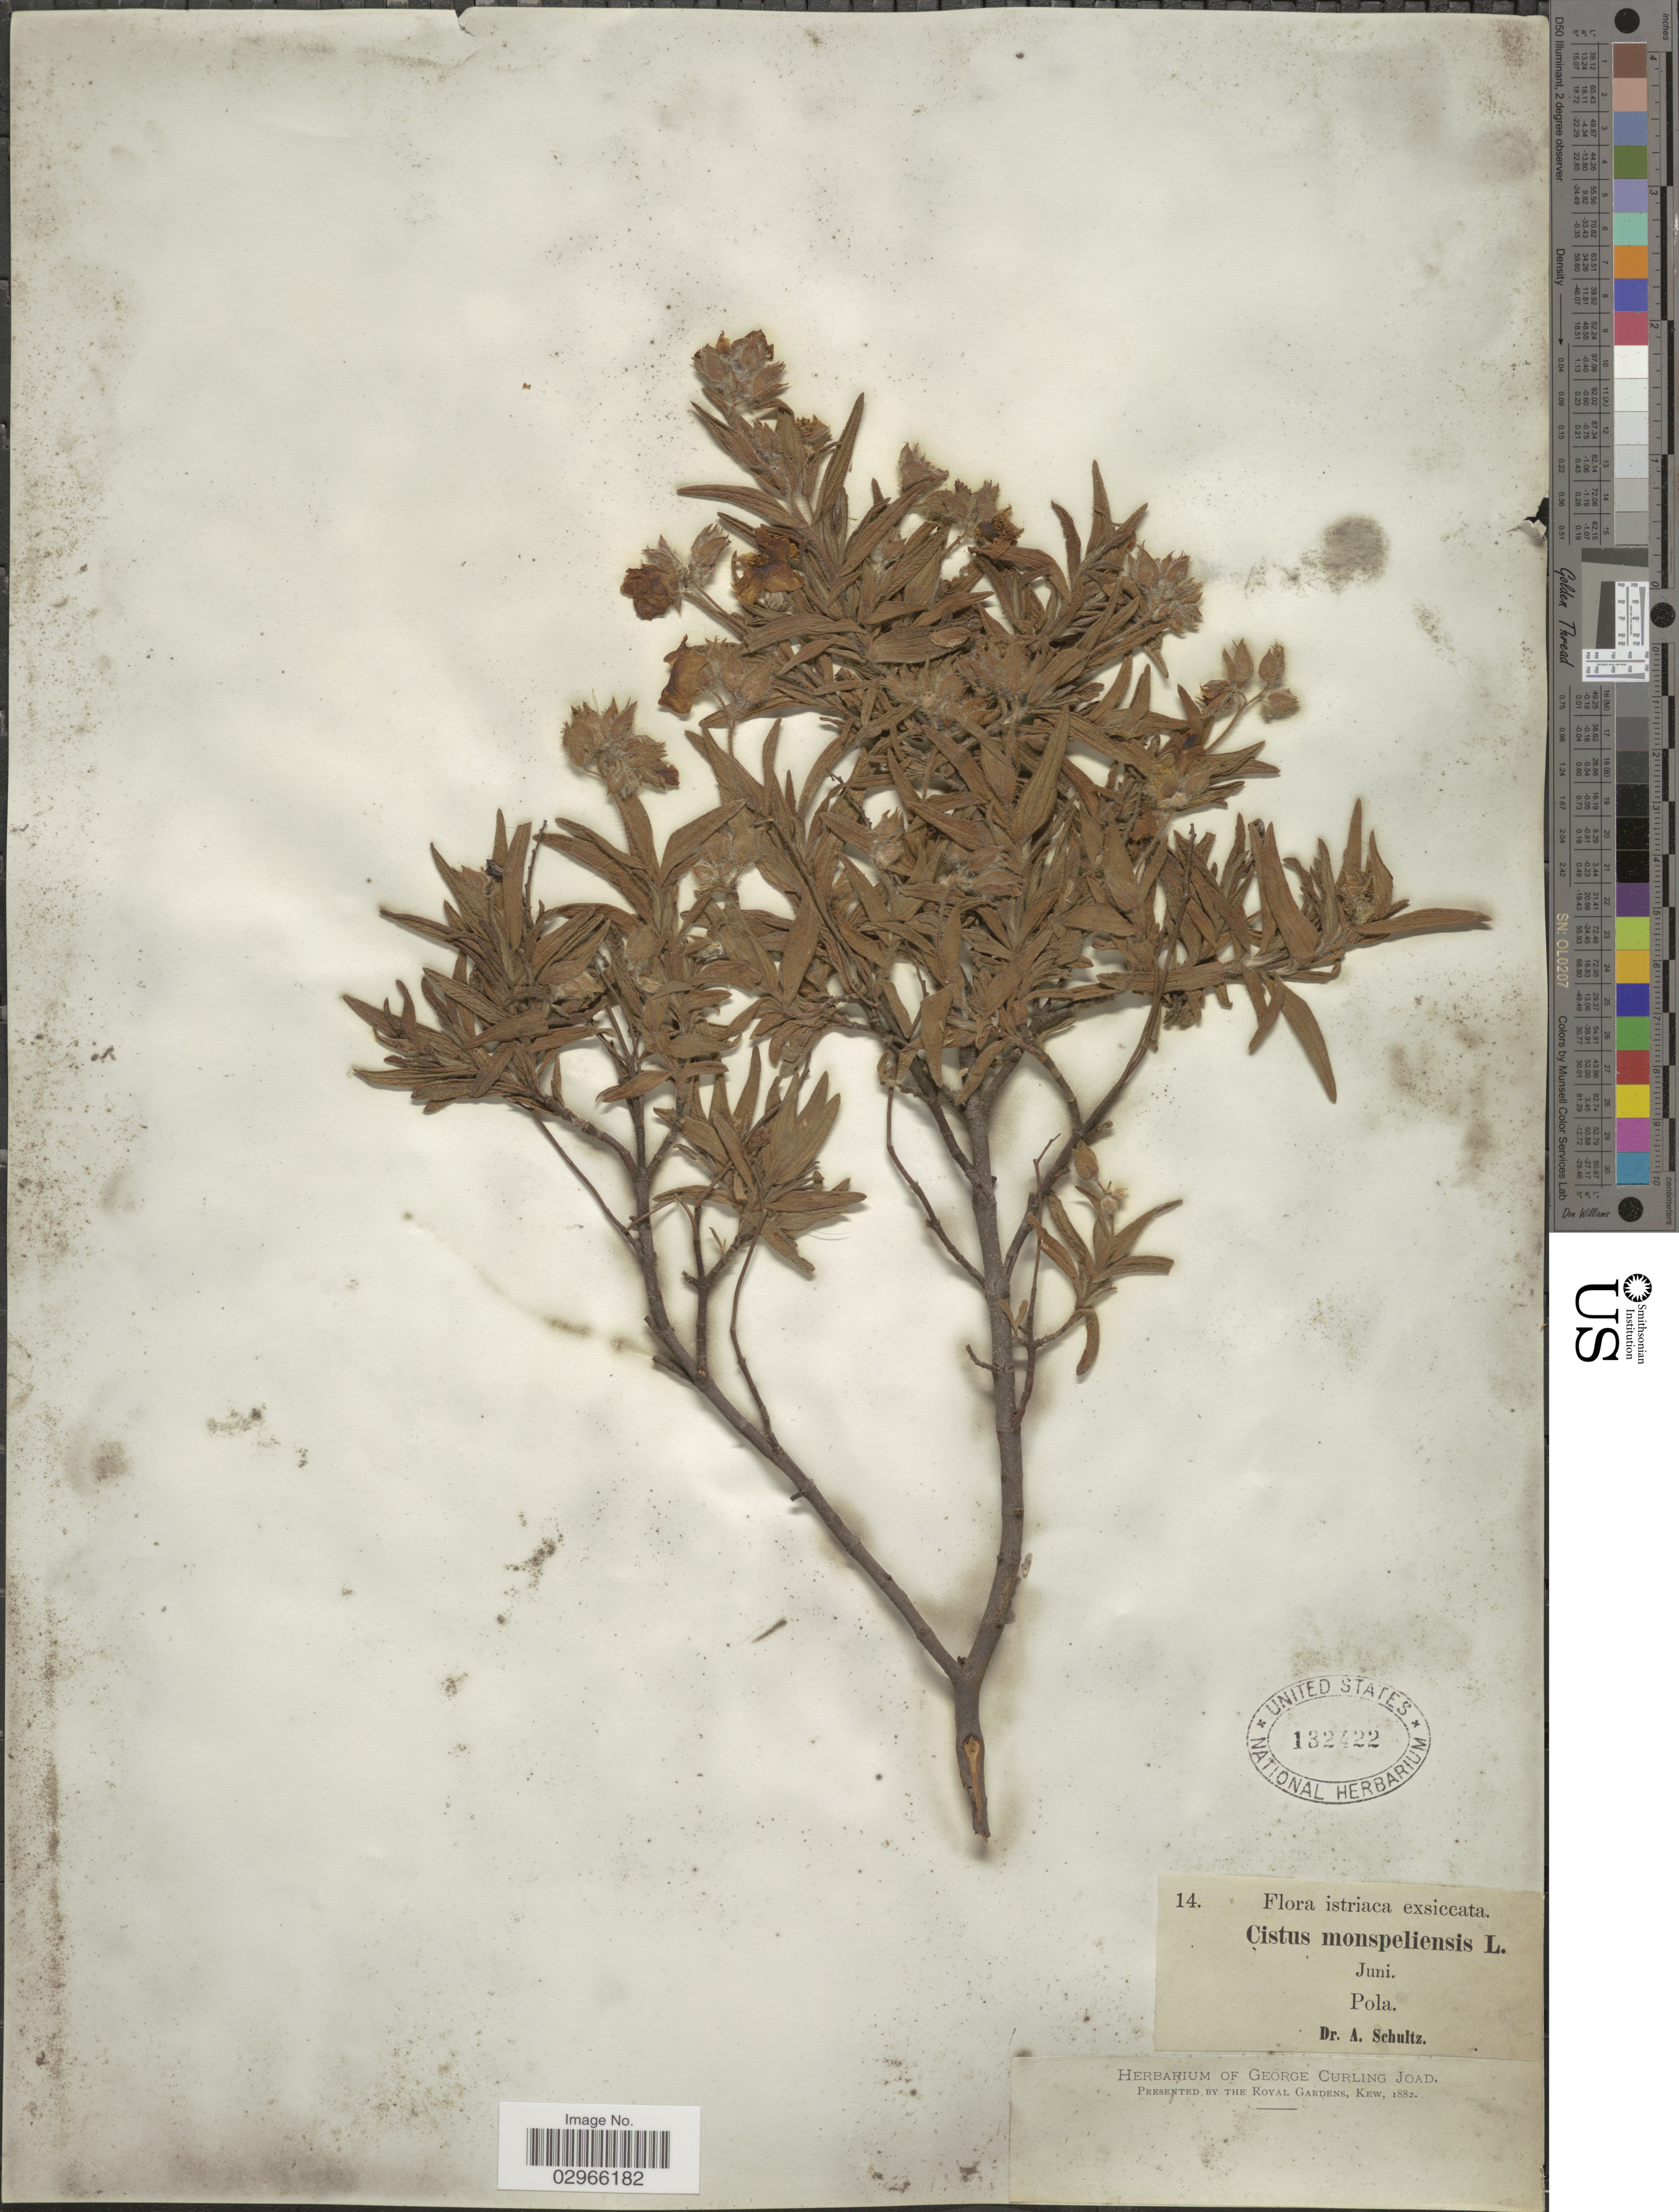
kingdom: Plantae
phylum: Tracheophyta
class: Magnoliopsida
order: Malvales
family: Cistaceae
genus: Cistus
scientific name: Cistus monspeliensis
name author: L.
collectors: A. Schultz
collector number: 14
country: Croatia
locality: Istriaca. Pola.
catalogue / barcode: US 132422